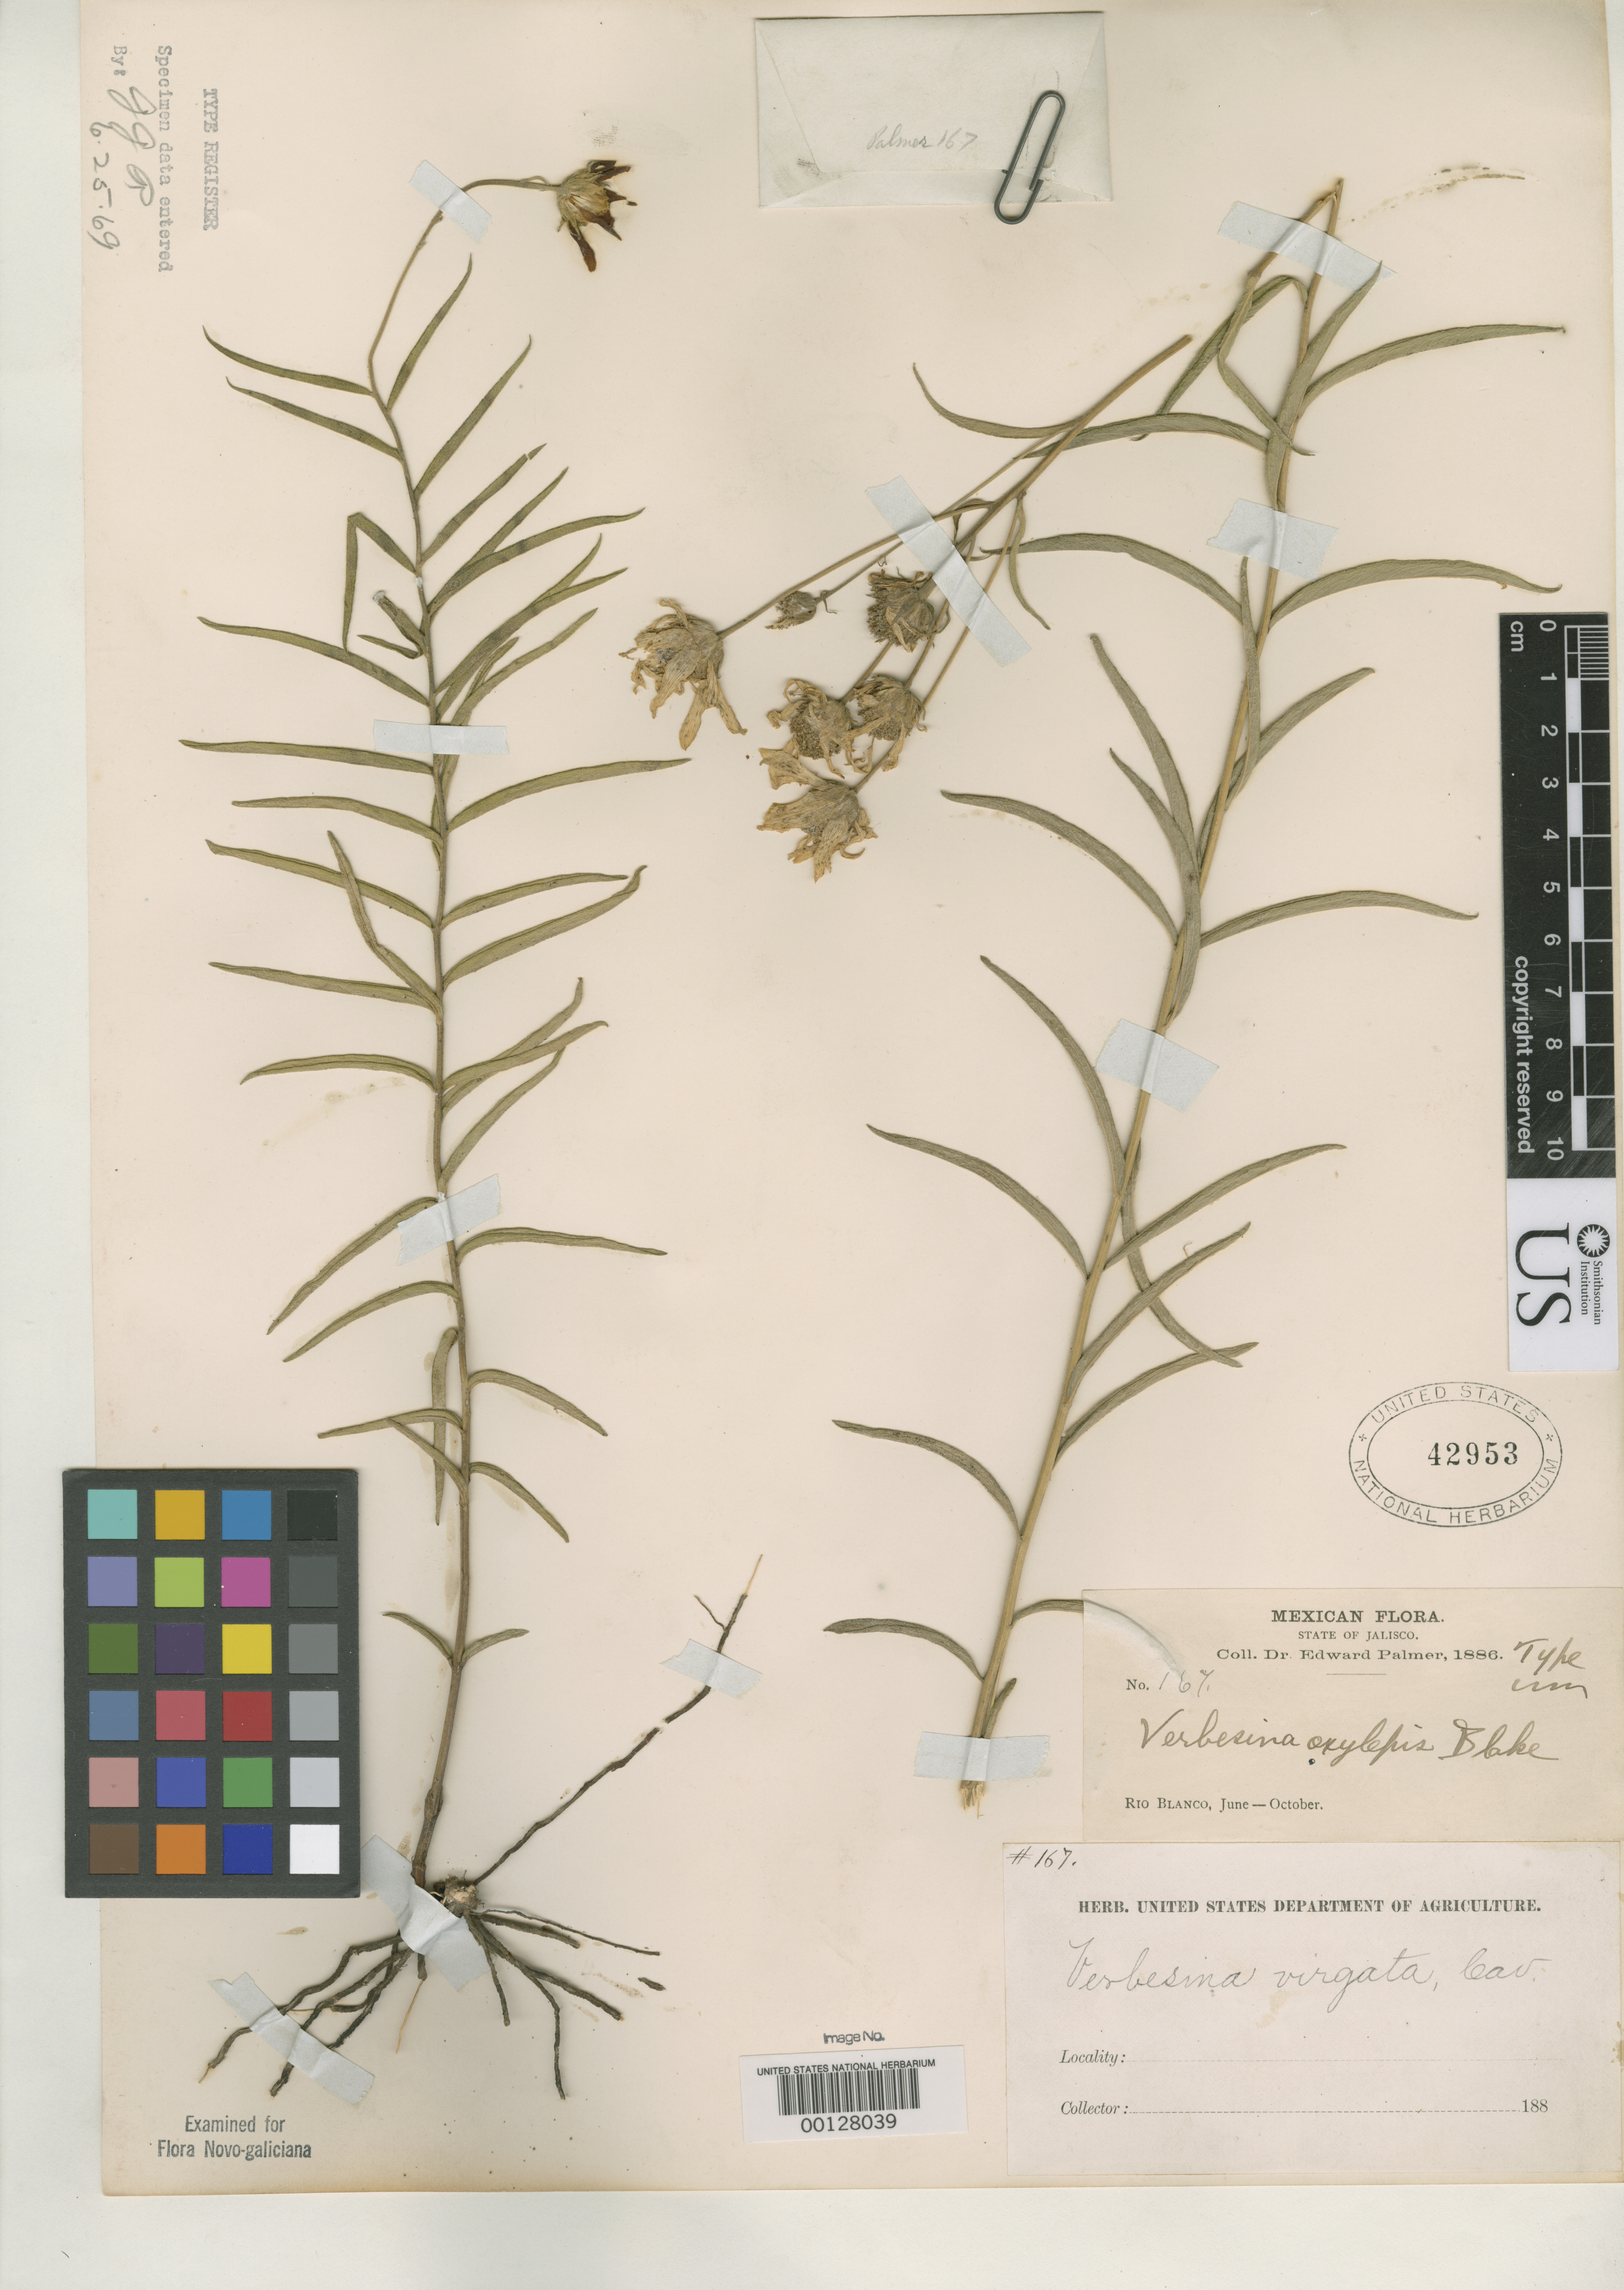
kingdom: Plantae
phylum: Tracheophyta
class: Magnoliopsida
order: Asterales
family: Asteraceae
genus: Verbesina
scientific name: Verbesina oxylepis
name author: S.F. Blake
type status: Holotype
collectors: E. Palmer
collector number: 167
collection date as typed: Jun 1886 to -- Oct 1886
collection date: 1886-06/1886-10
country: Mexico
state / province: Jalisco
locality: Rio Blanco.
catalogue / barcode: US 42953